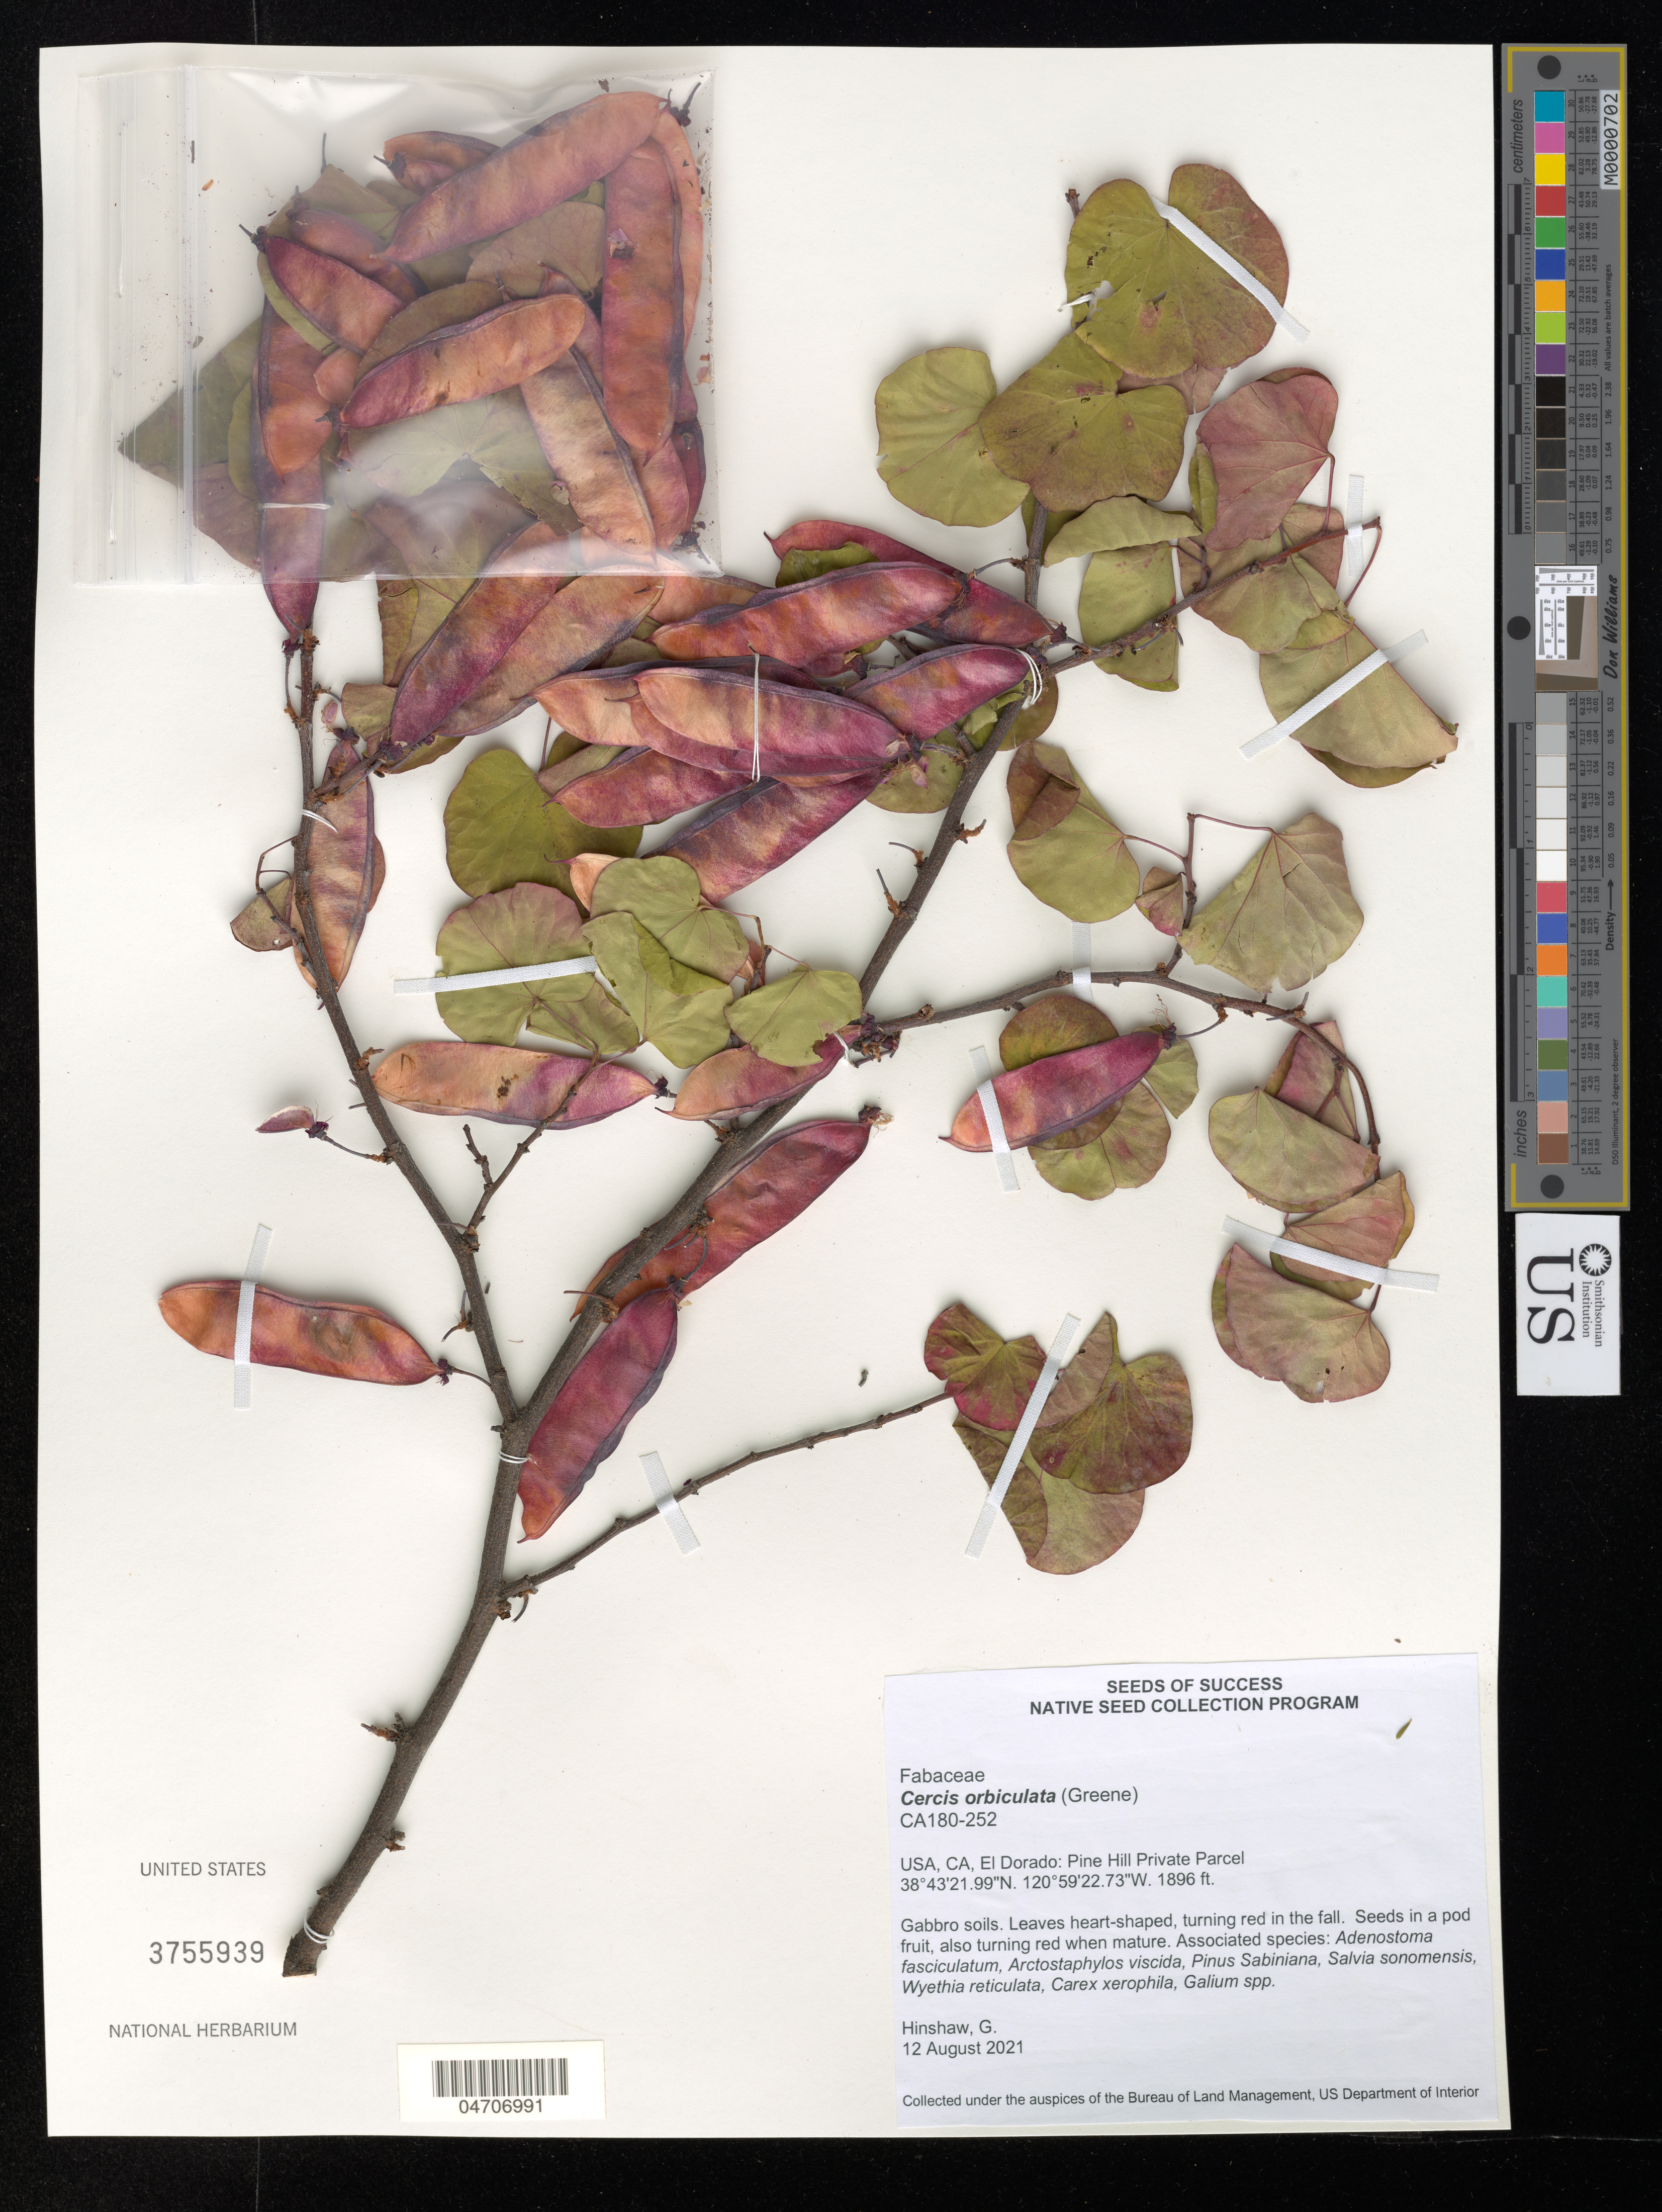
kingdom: Plantae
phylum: Tracheophyta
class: Magnoliopsida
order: Fabales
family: Fabaceae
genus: Cercis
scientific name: Cercis orbiculata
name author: Greene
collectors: G. Hinshaw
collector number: CA180-252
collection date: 2021-08-12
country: United States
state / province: California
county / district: El Dorado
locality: El Dorado: Pine Hill Private Parcel.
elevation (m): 578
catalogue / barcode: US 3755939